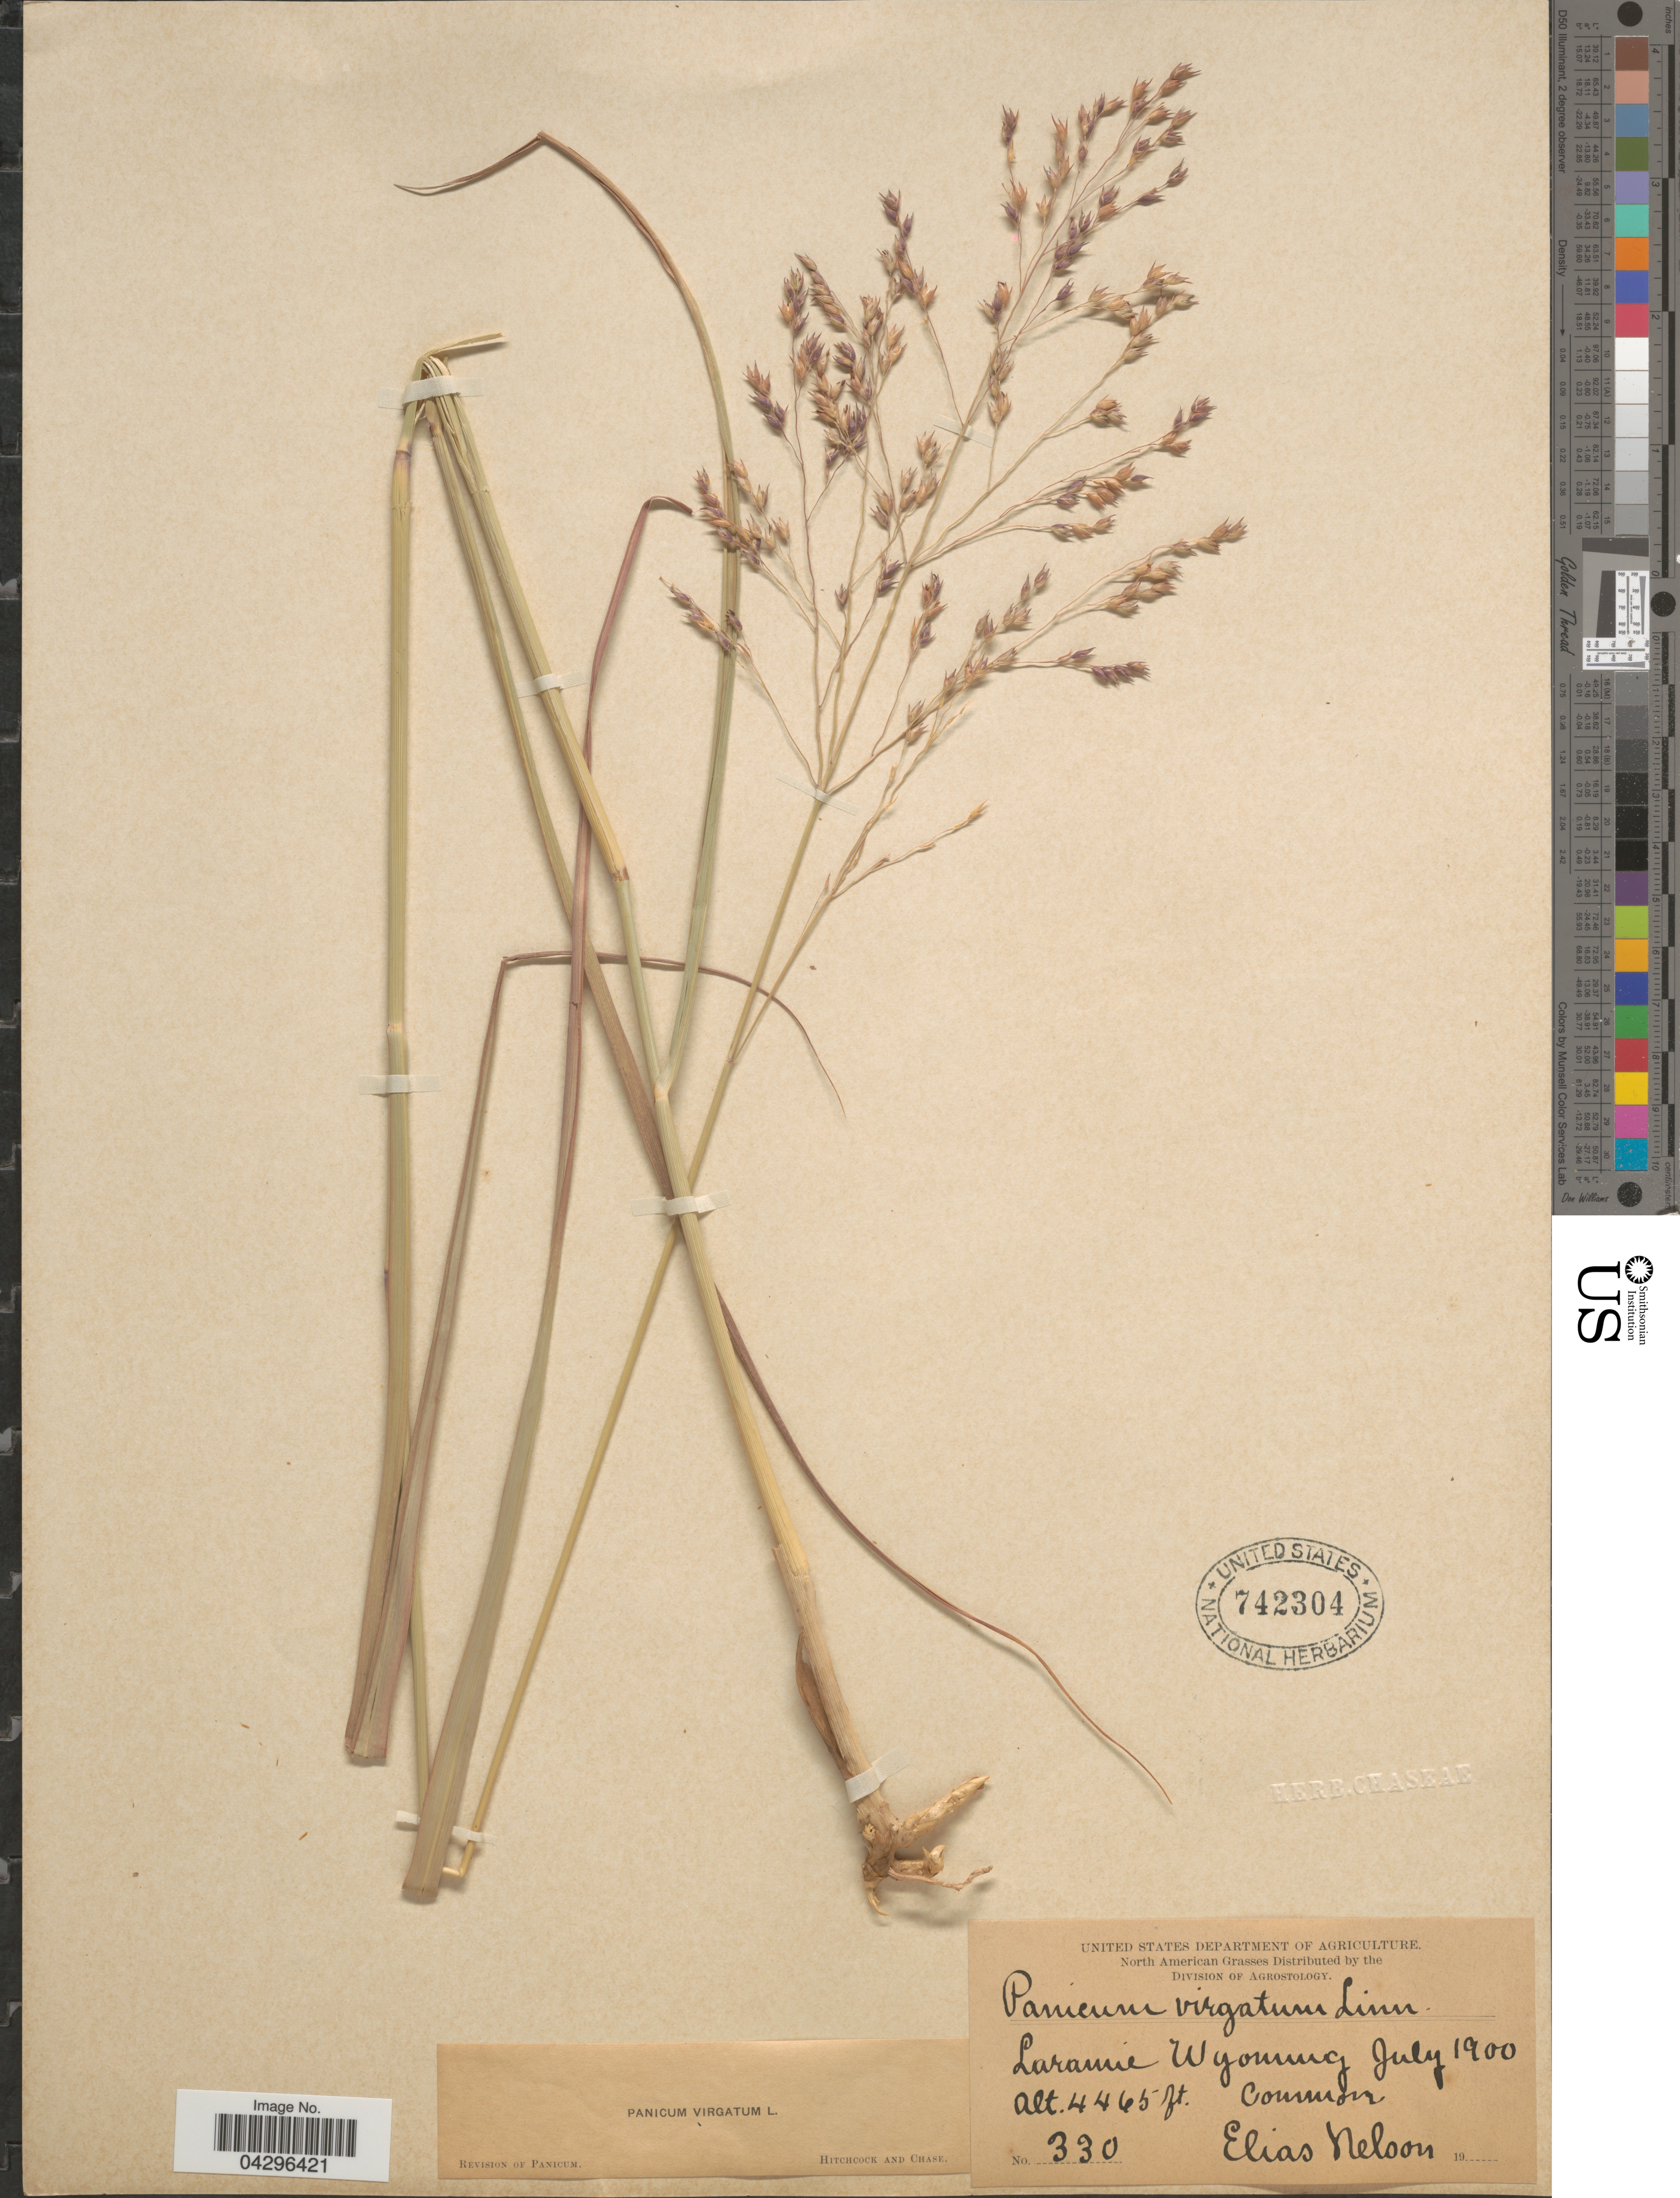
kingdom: Plantae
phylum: Tracheophyta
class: Liliopsida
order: Poales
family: Poaceae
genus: Panicum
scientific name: Panicum virgatum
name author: L.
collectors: E. Nelson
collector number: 330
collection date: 1900-07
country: United States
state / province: Wyoming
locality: Laramie.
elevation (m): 1361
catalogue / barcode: US 742304